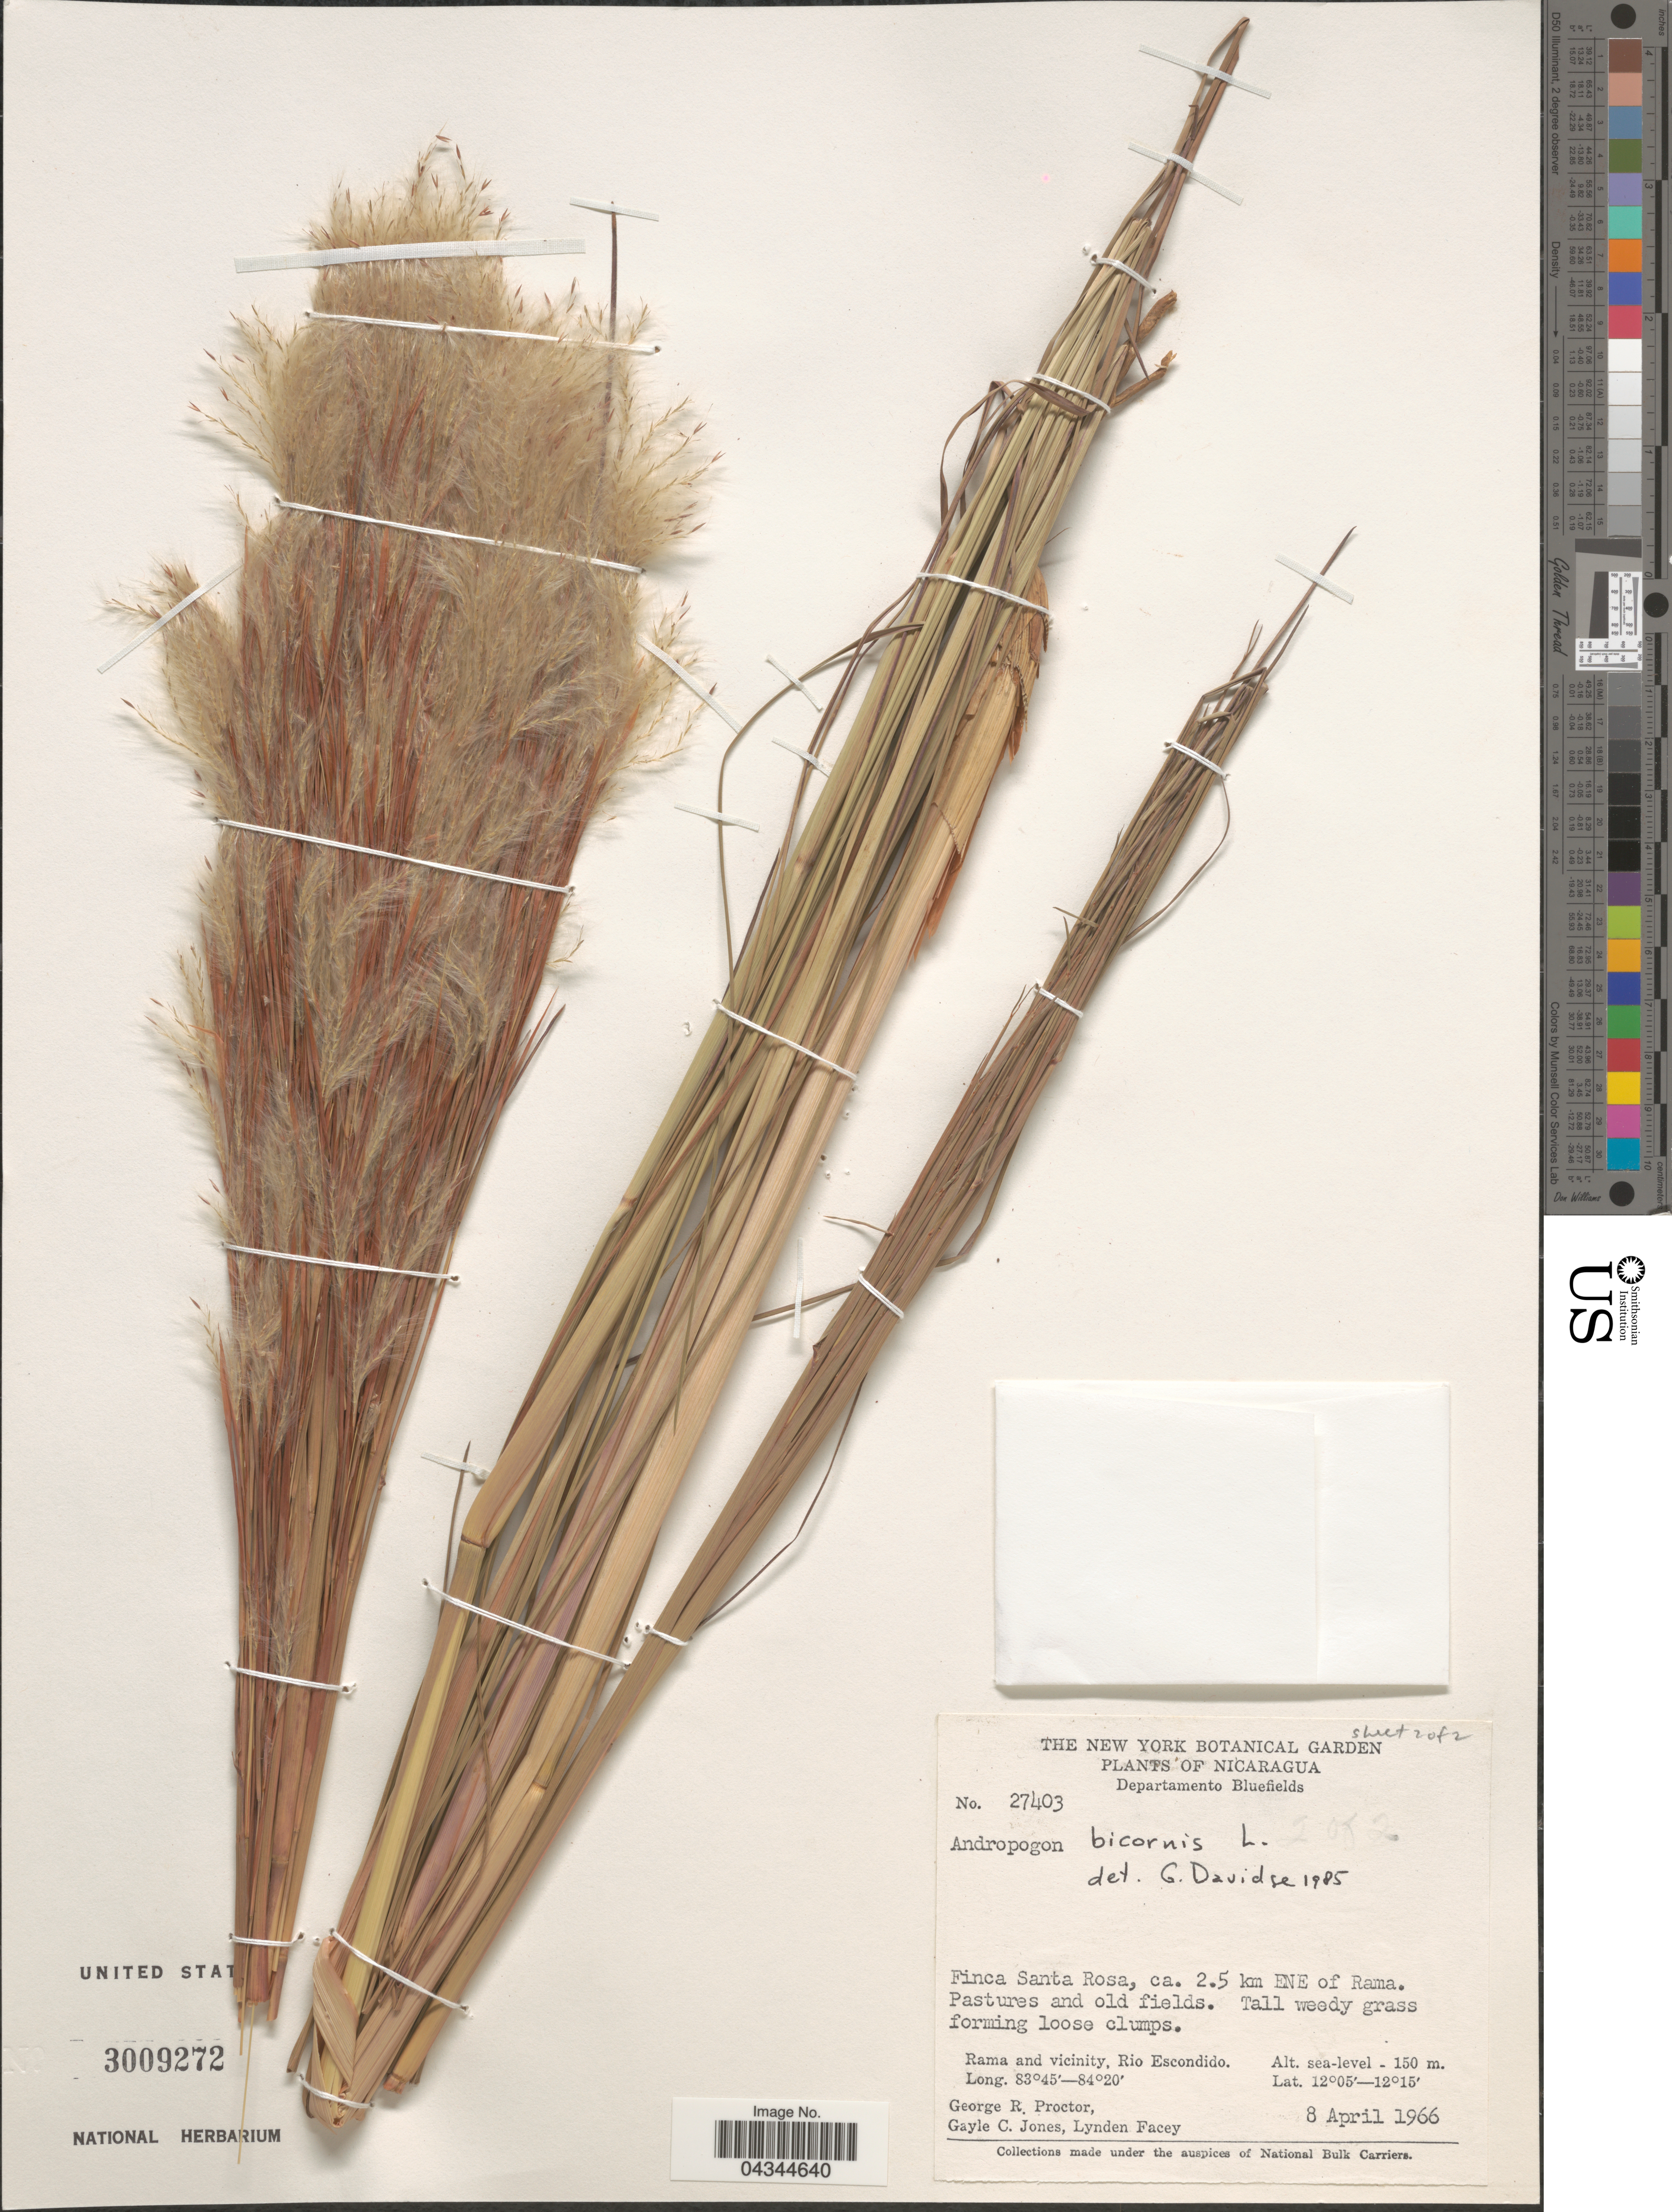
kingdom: Plantae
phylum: Tracheophyta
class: Liliopsida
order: Poales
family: Poaceae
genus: Andropogon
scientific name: Andropogon bicornis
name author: L.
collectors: G. Proctor, G. C. Jones & L. Facey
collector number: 27403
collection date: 1966-04-08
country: Nicaragua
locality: Departamento Bluefields. Finca Santa Rosa, ca. 2.5 km ENE of Rama. Rama and vicinity, Rio Escondido.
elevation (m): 0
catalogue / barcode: US 3009272